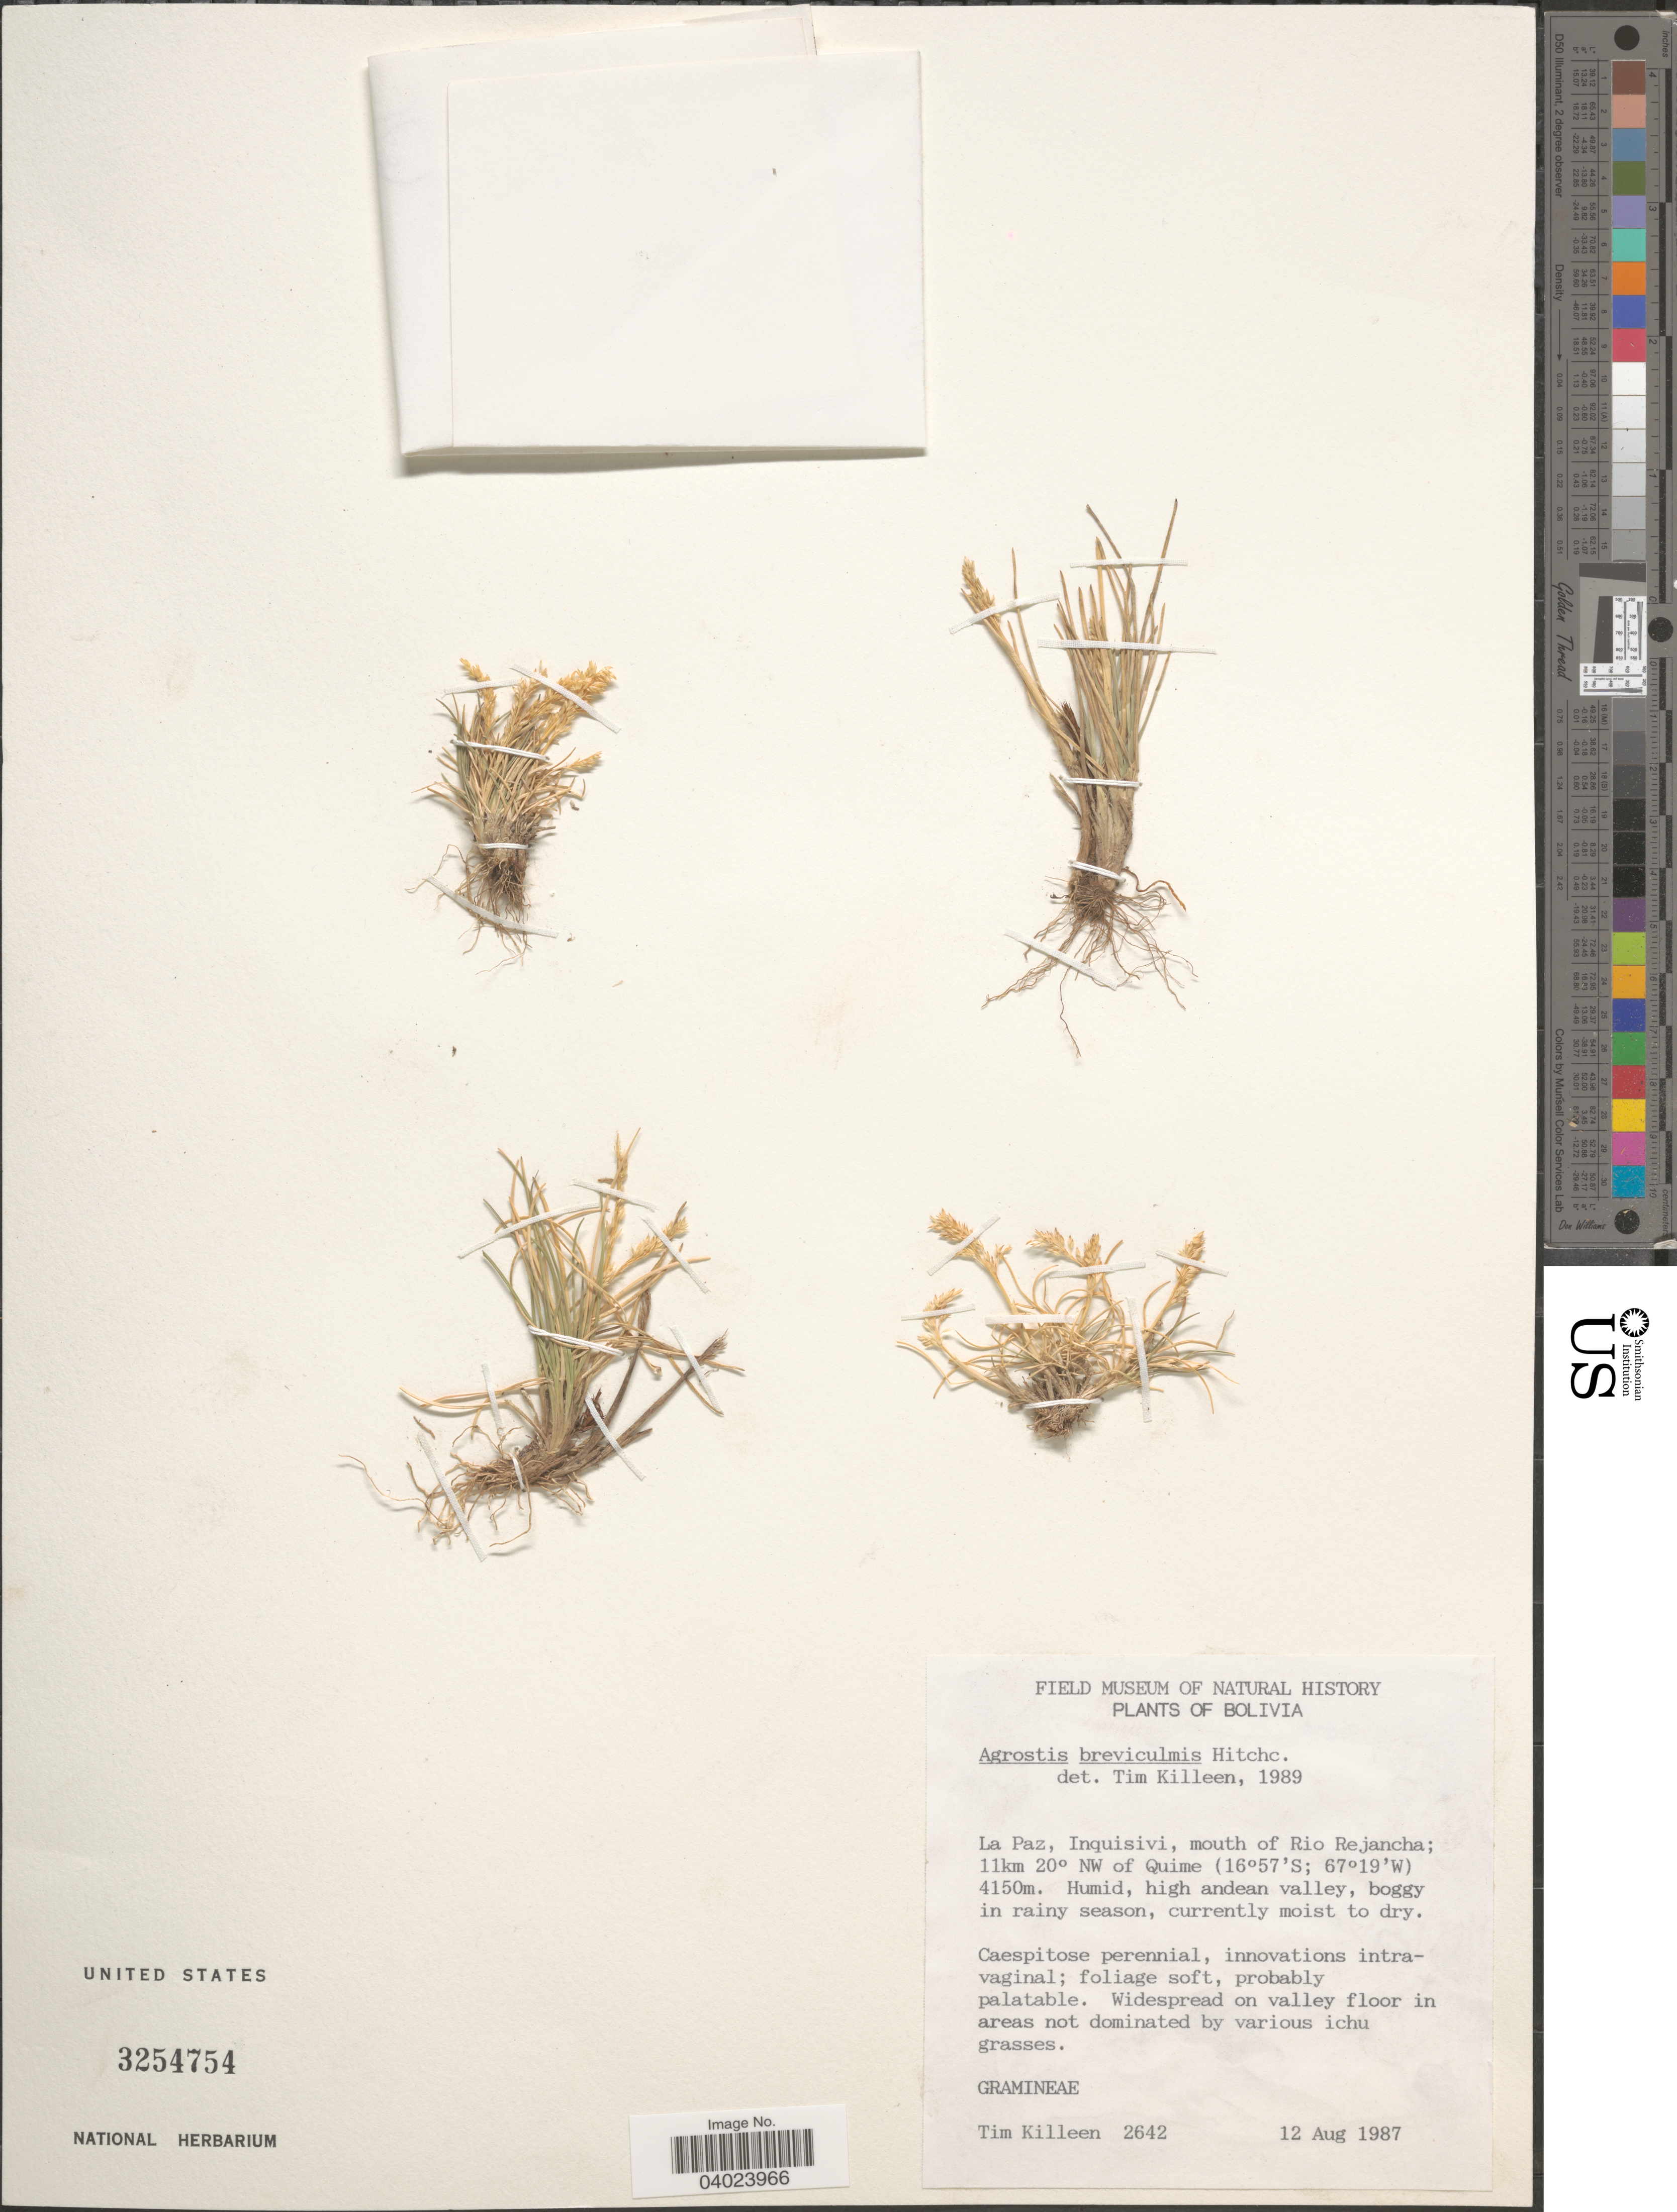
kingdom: Plantae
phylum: Tracheophyta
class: Liliopsida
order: Poales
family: Poaceae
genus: Agrostis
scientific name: Agrostis breviculmis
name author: Hitchc.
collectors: T. J. Killeen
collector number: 2642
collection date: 1987-08-12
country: Bolivia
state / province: La Paz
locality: Inquisivi, mouth of Rio Rejancha; 11km 20° NW of Quime.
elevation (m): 4150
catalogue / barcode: US 3254754